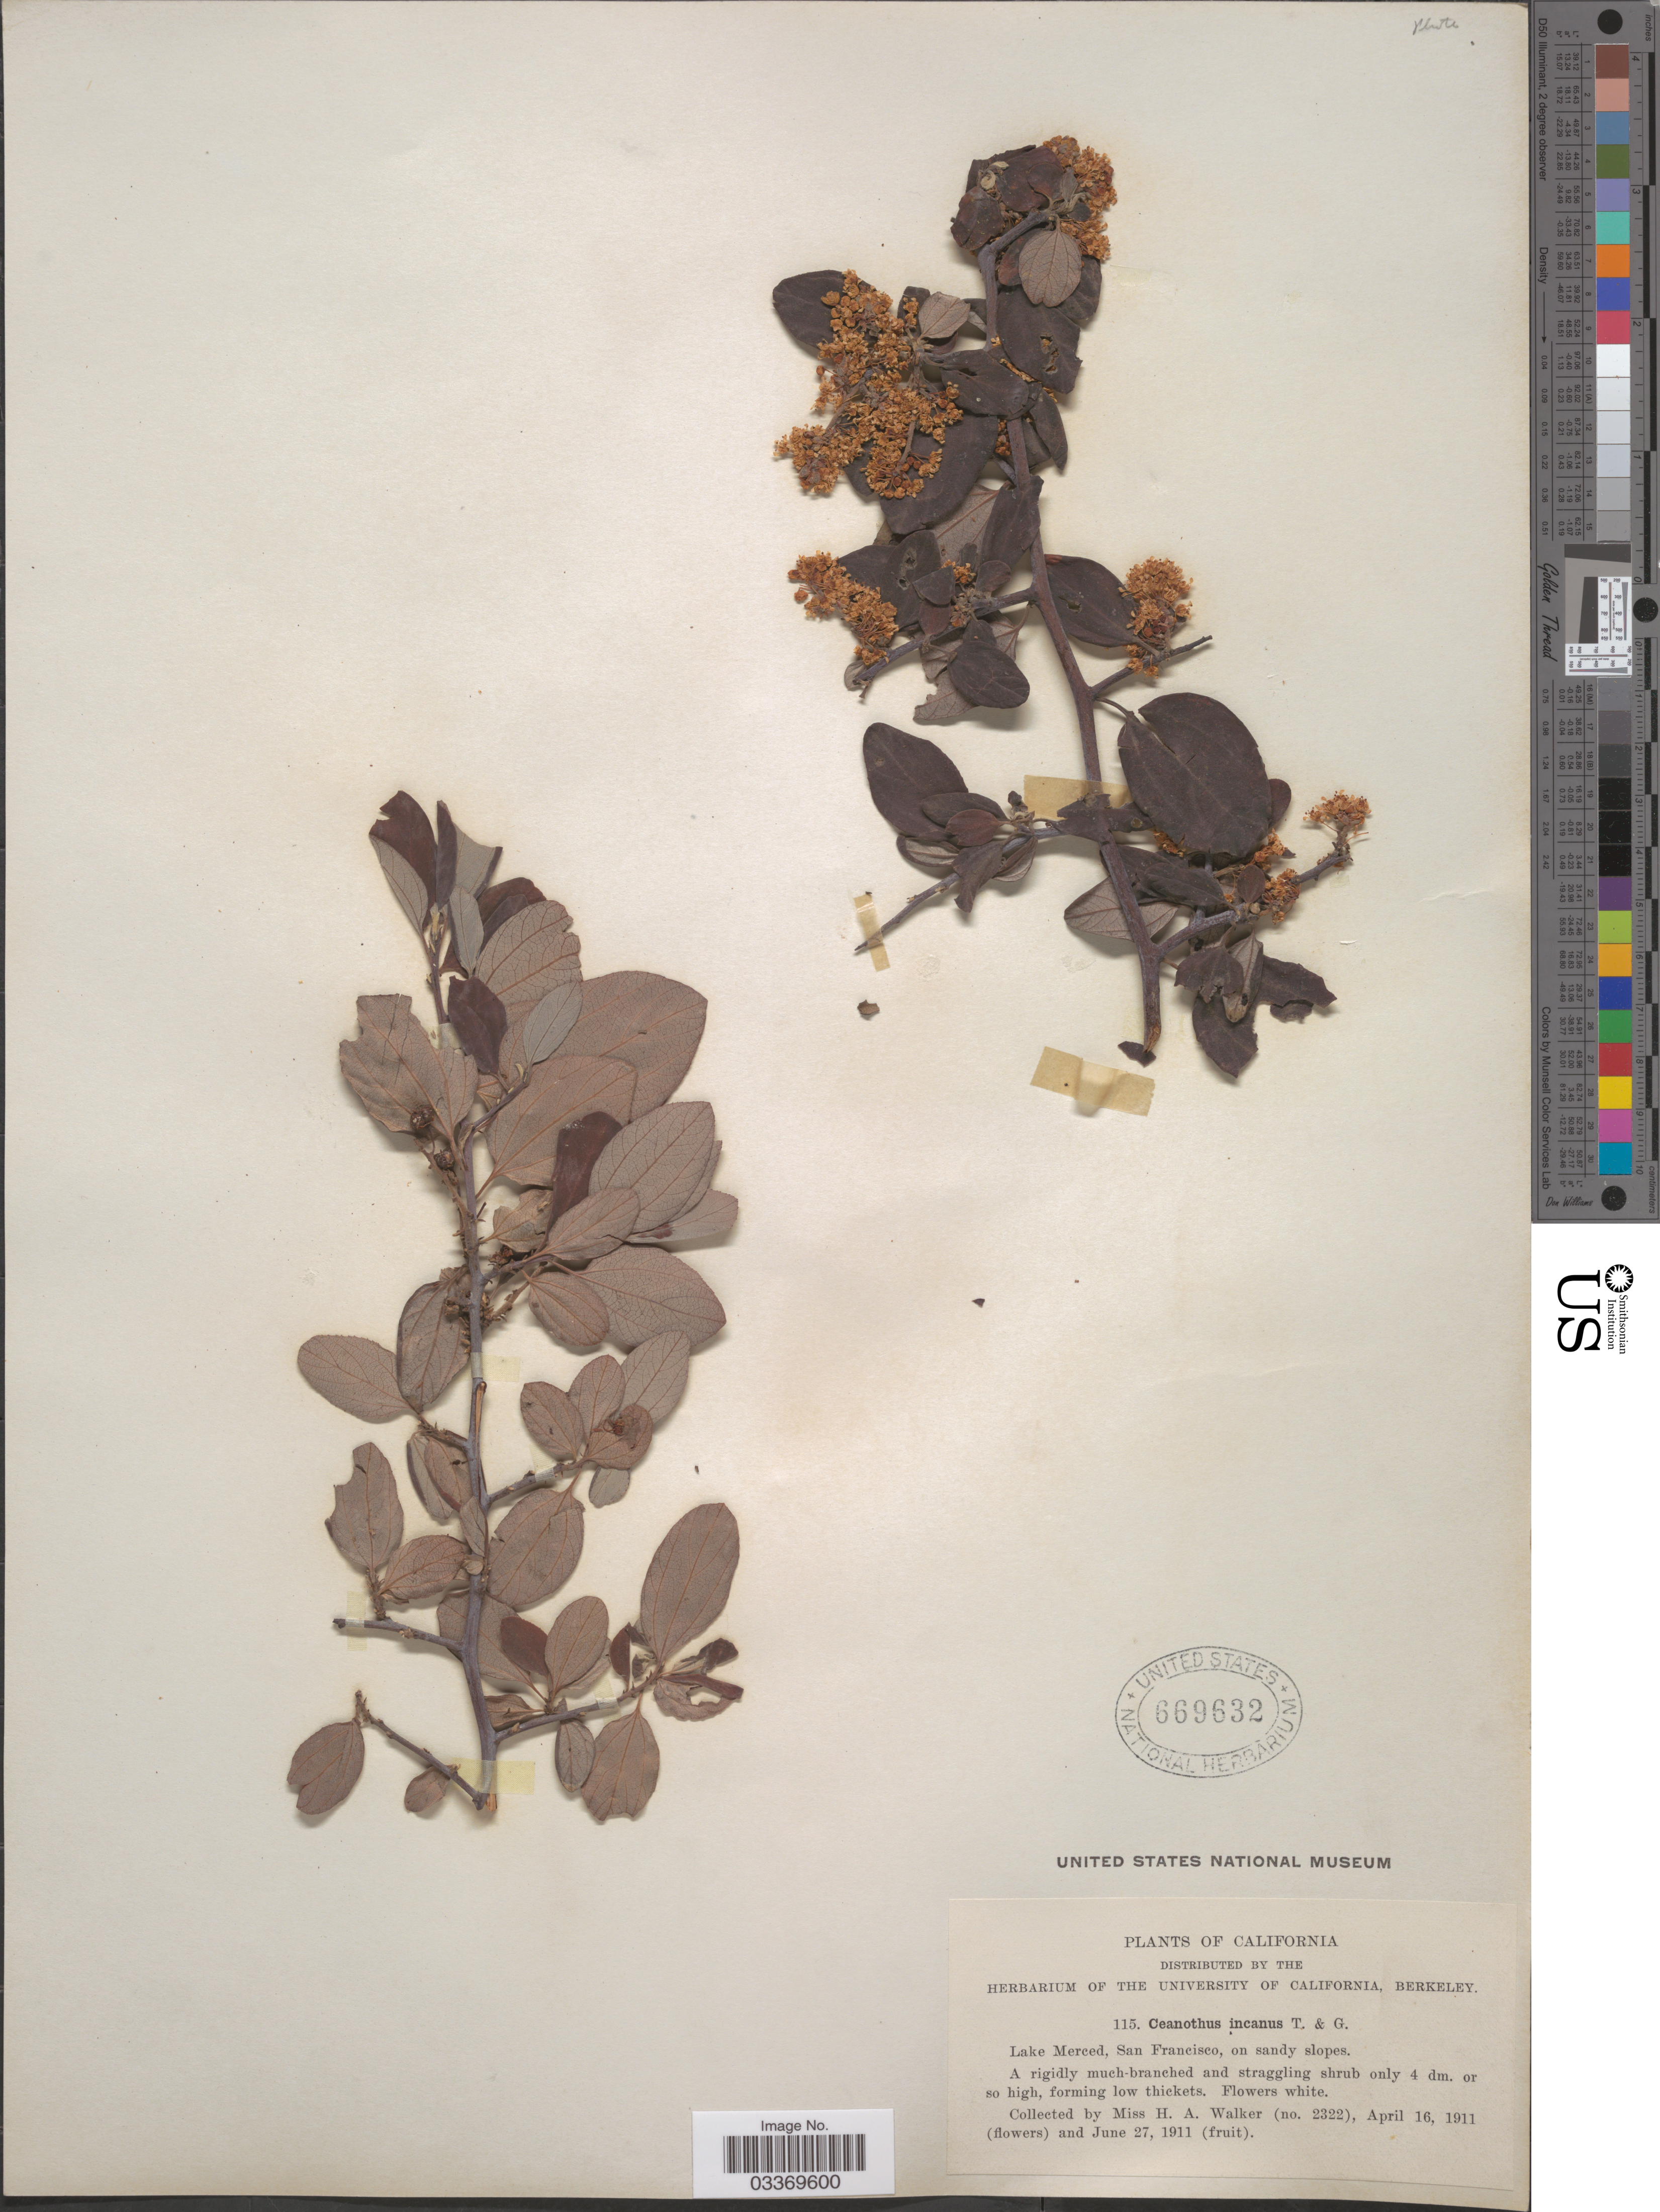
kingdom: Plantae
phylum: Tracheophyta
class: Magnoliopsida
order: Rosales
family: Rhamnaceae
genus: Ceanothus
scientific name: Ceanothus incanus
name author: Torr. & A. Gray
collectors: H. Walker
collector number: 2322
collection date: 1911-04-16/1911-06-27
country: United States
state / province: California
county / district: San Francisco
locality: Lake Merced, San Francisco.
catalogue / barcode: US 669632